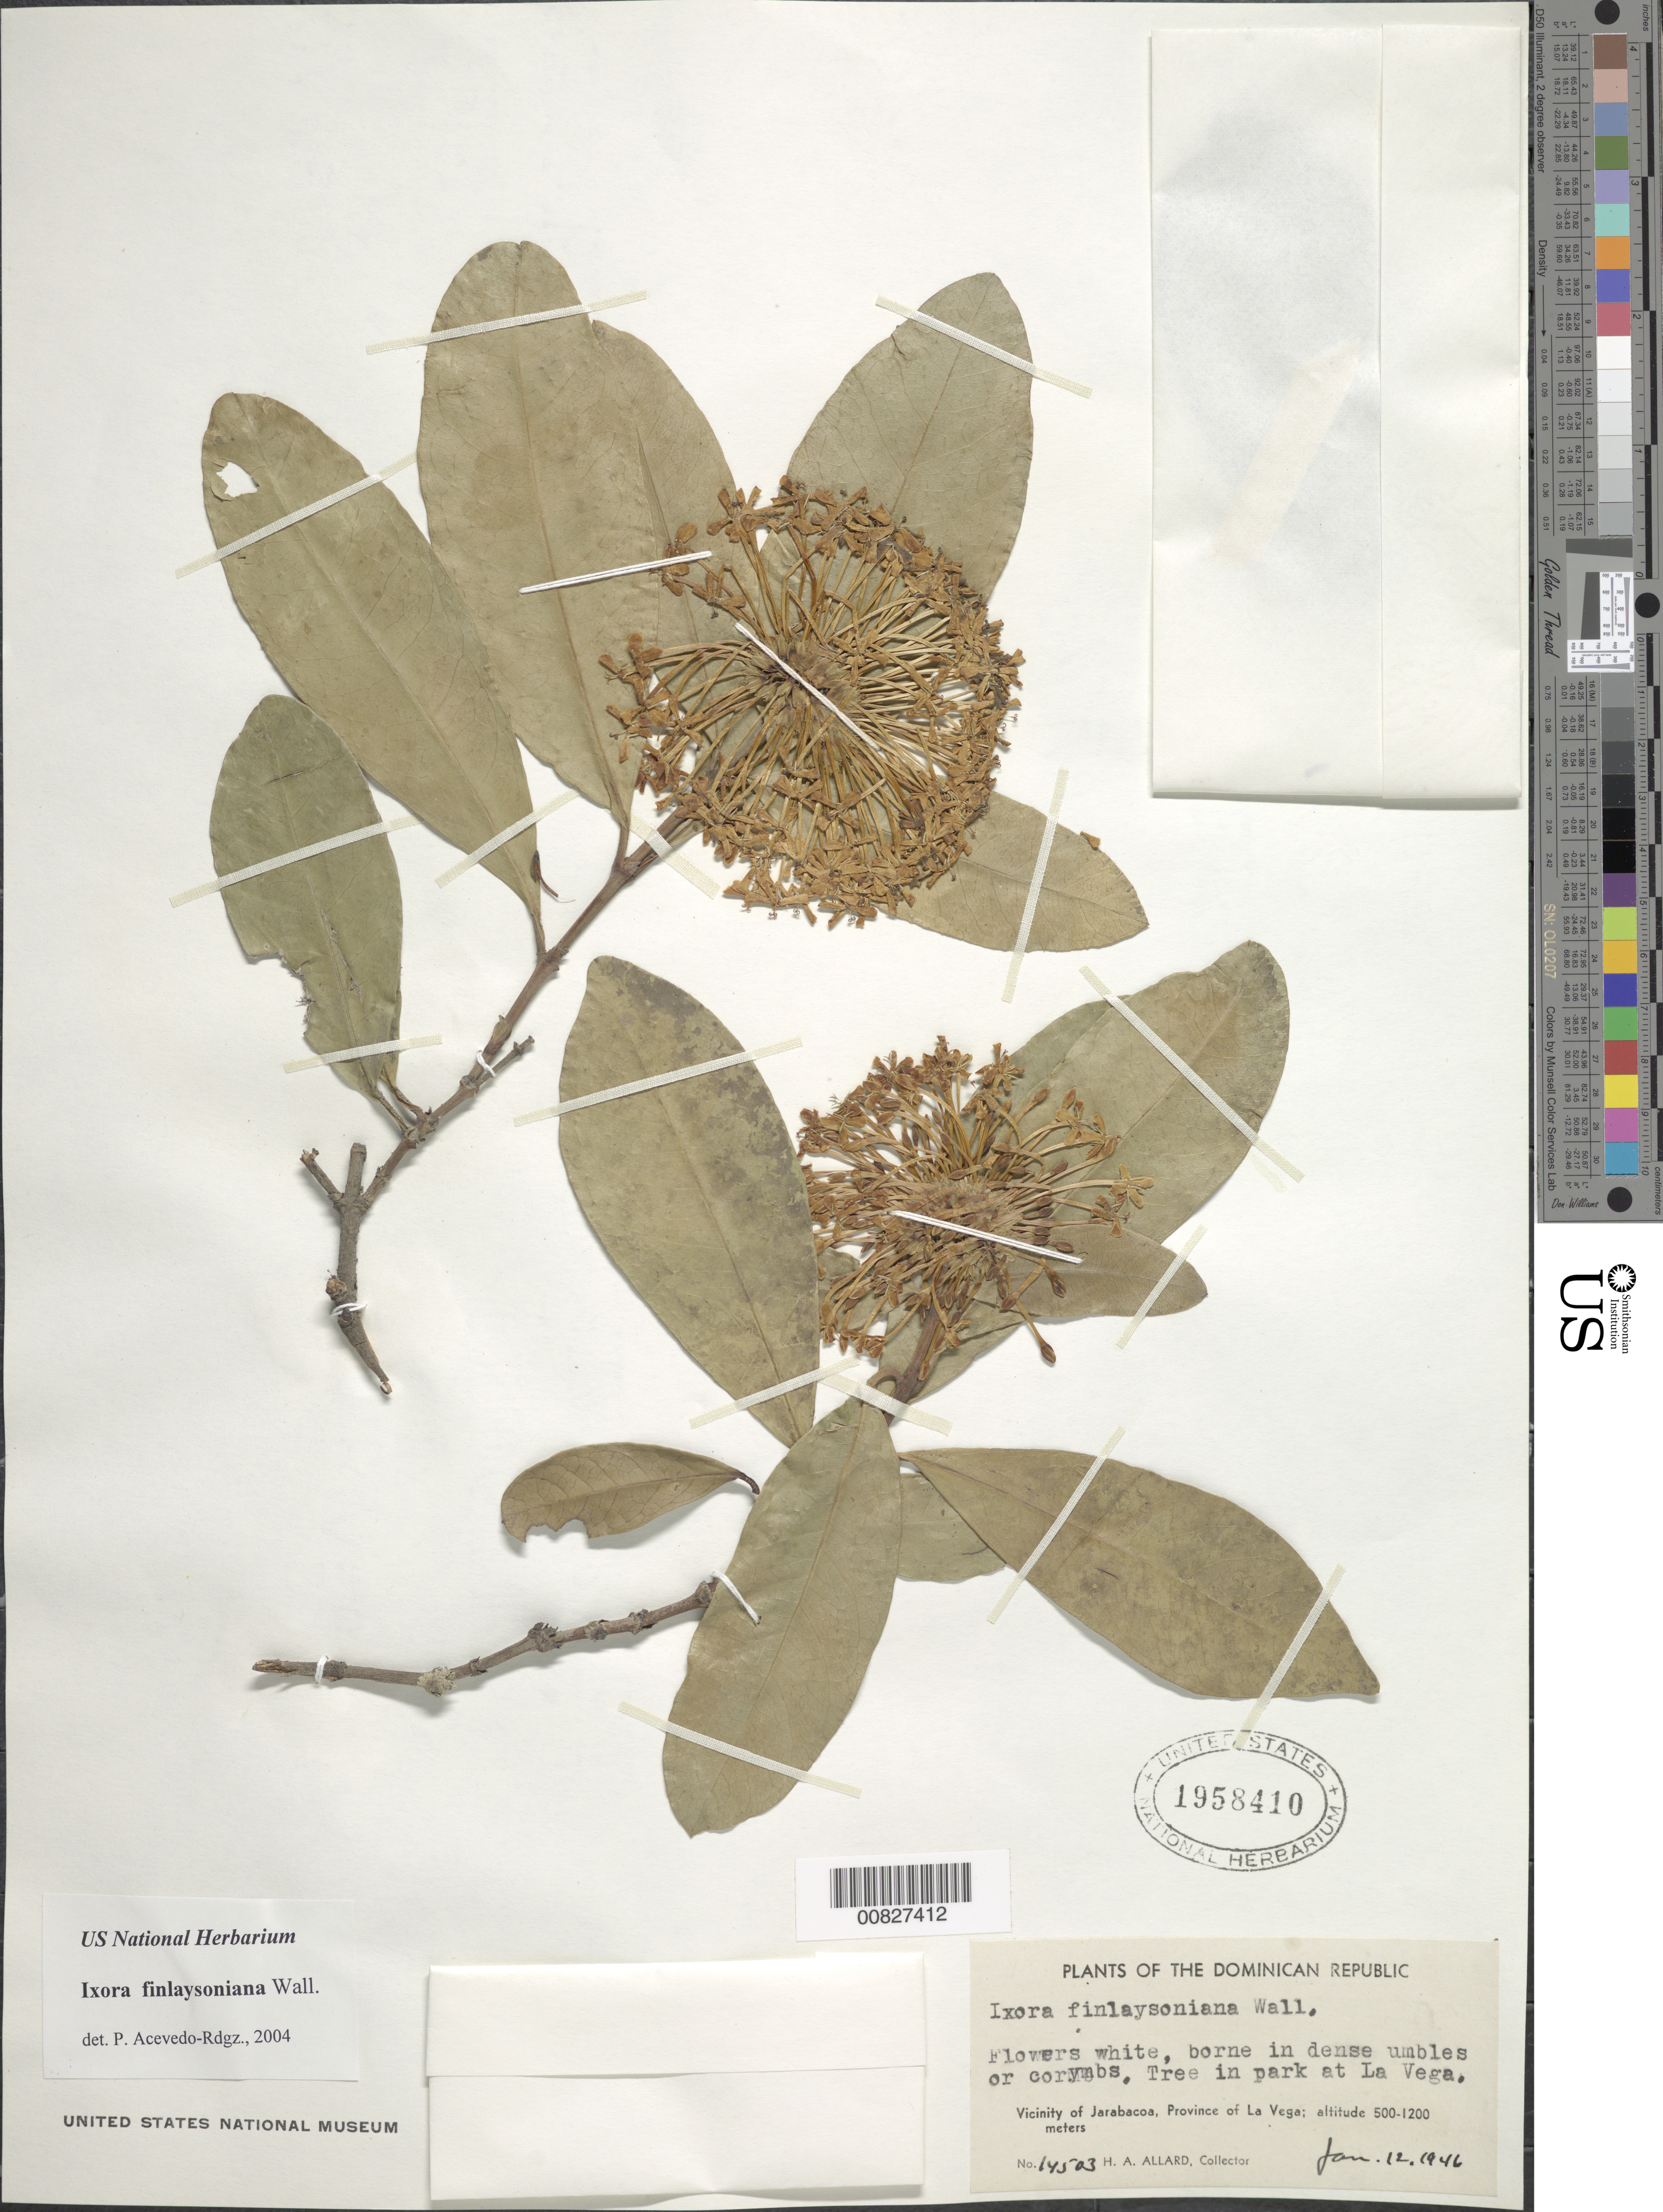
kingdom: Plantae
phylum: Tracheophyta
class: Magnoliopsida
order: Gentianales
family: Rubiaceae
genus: Ixora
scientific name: Ixora finlaysoniana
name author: Wall. ex G. Don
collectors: H. A. Allard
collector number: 14503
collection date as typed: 12 Jan 1946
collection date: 1946-01-12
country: Dominican Republic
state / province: La Vega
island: Hispaniola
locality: Vicinity of Jarabacoa, in park at La Vega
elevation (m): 500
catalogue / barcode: US 1958410